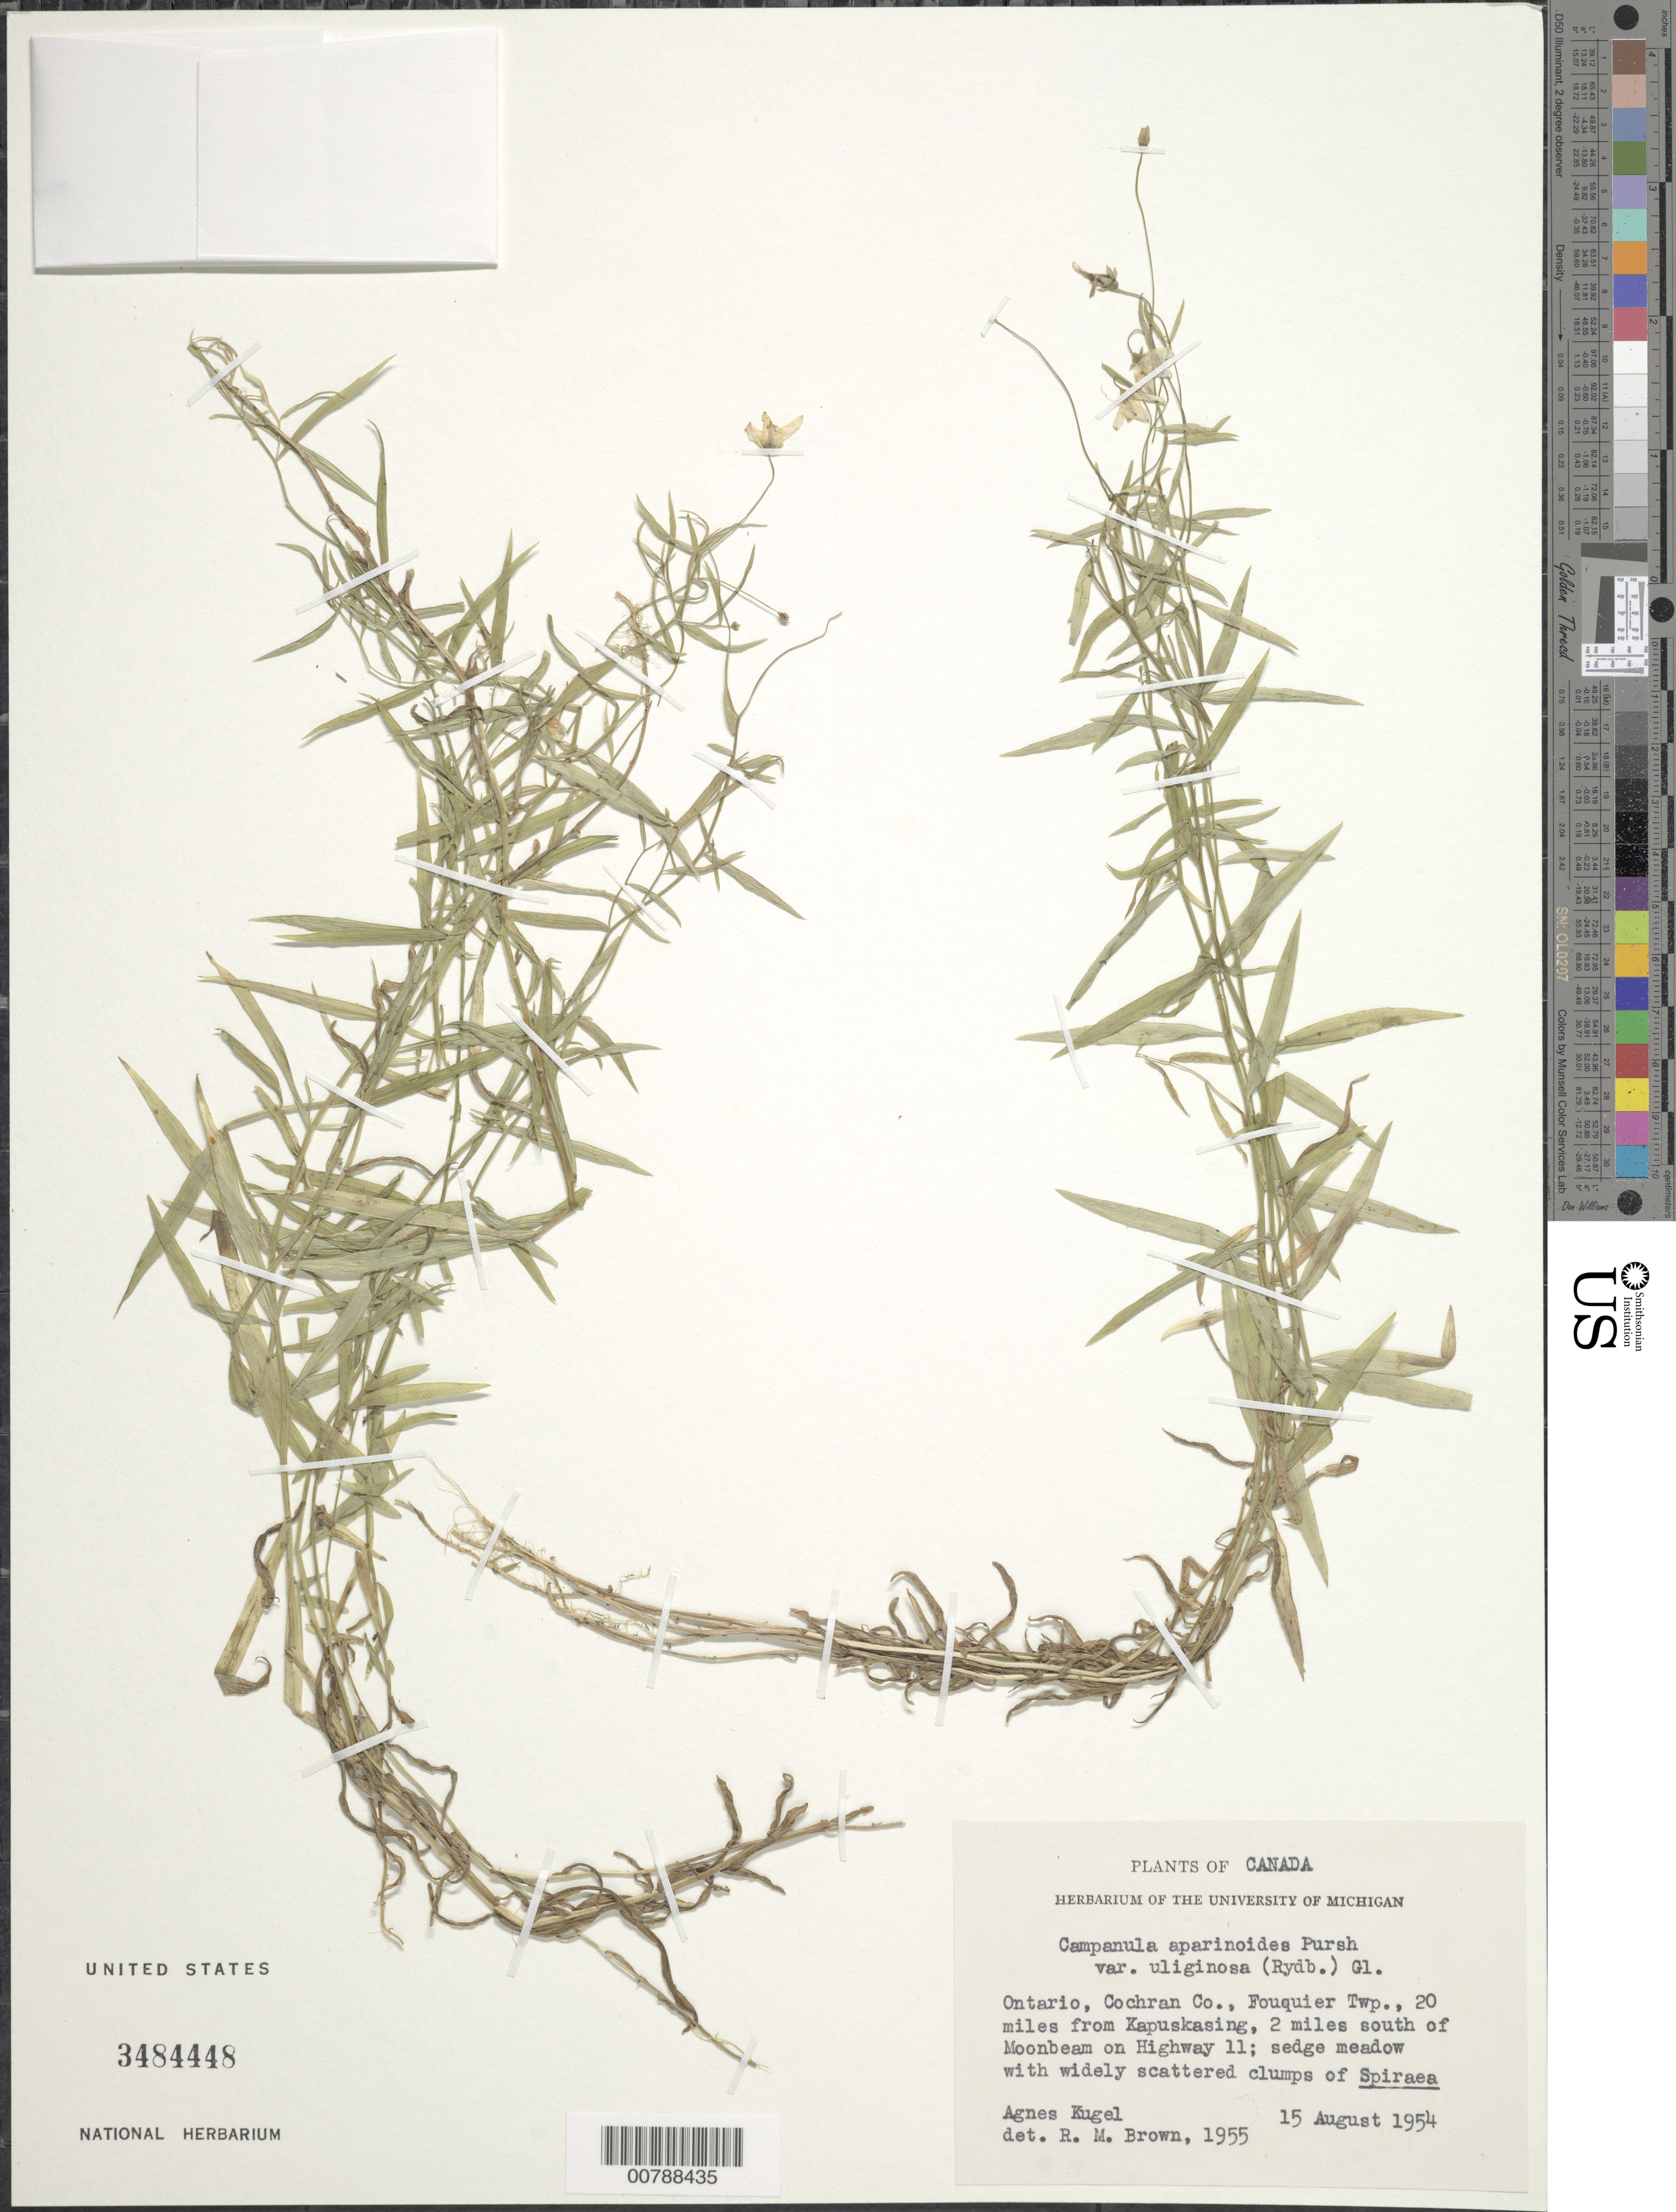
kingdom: Plantae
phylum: Tracheophyta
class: Magnoliopsida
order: Asterales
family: Campanulaceae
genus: Campanula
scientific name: Campanula aparinoides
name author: Pursh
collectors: A. Kugel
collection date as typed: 15 August 1954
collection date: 1954-08-15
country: Canada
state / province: Ontario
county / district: Cochran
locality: Fouquier Twp., 20 miles from Kapuskasing, 2 miles south of Moonbeam on Highway 11.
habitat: Sedge meadow with widely scattered clumps of Spiraea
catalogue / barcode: US 3484448